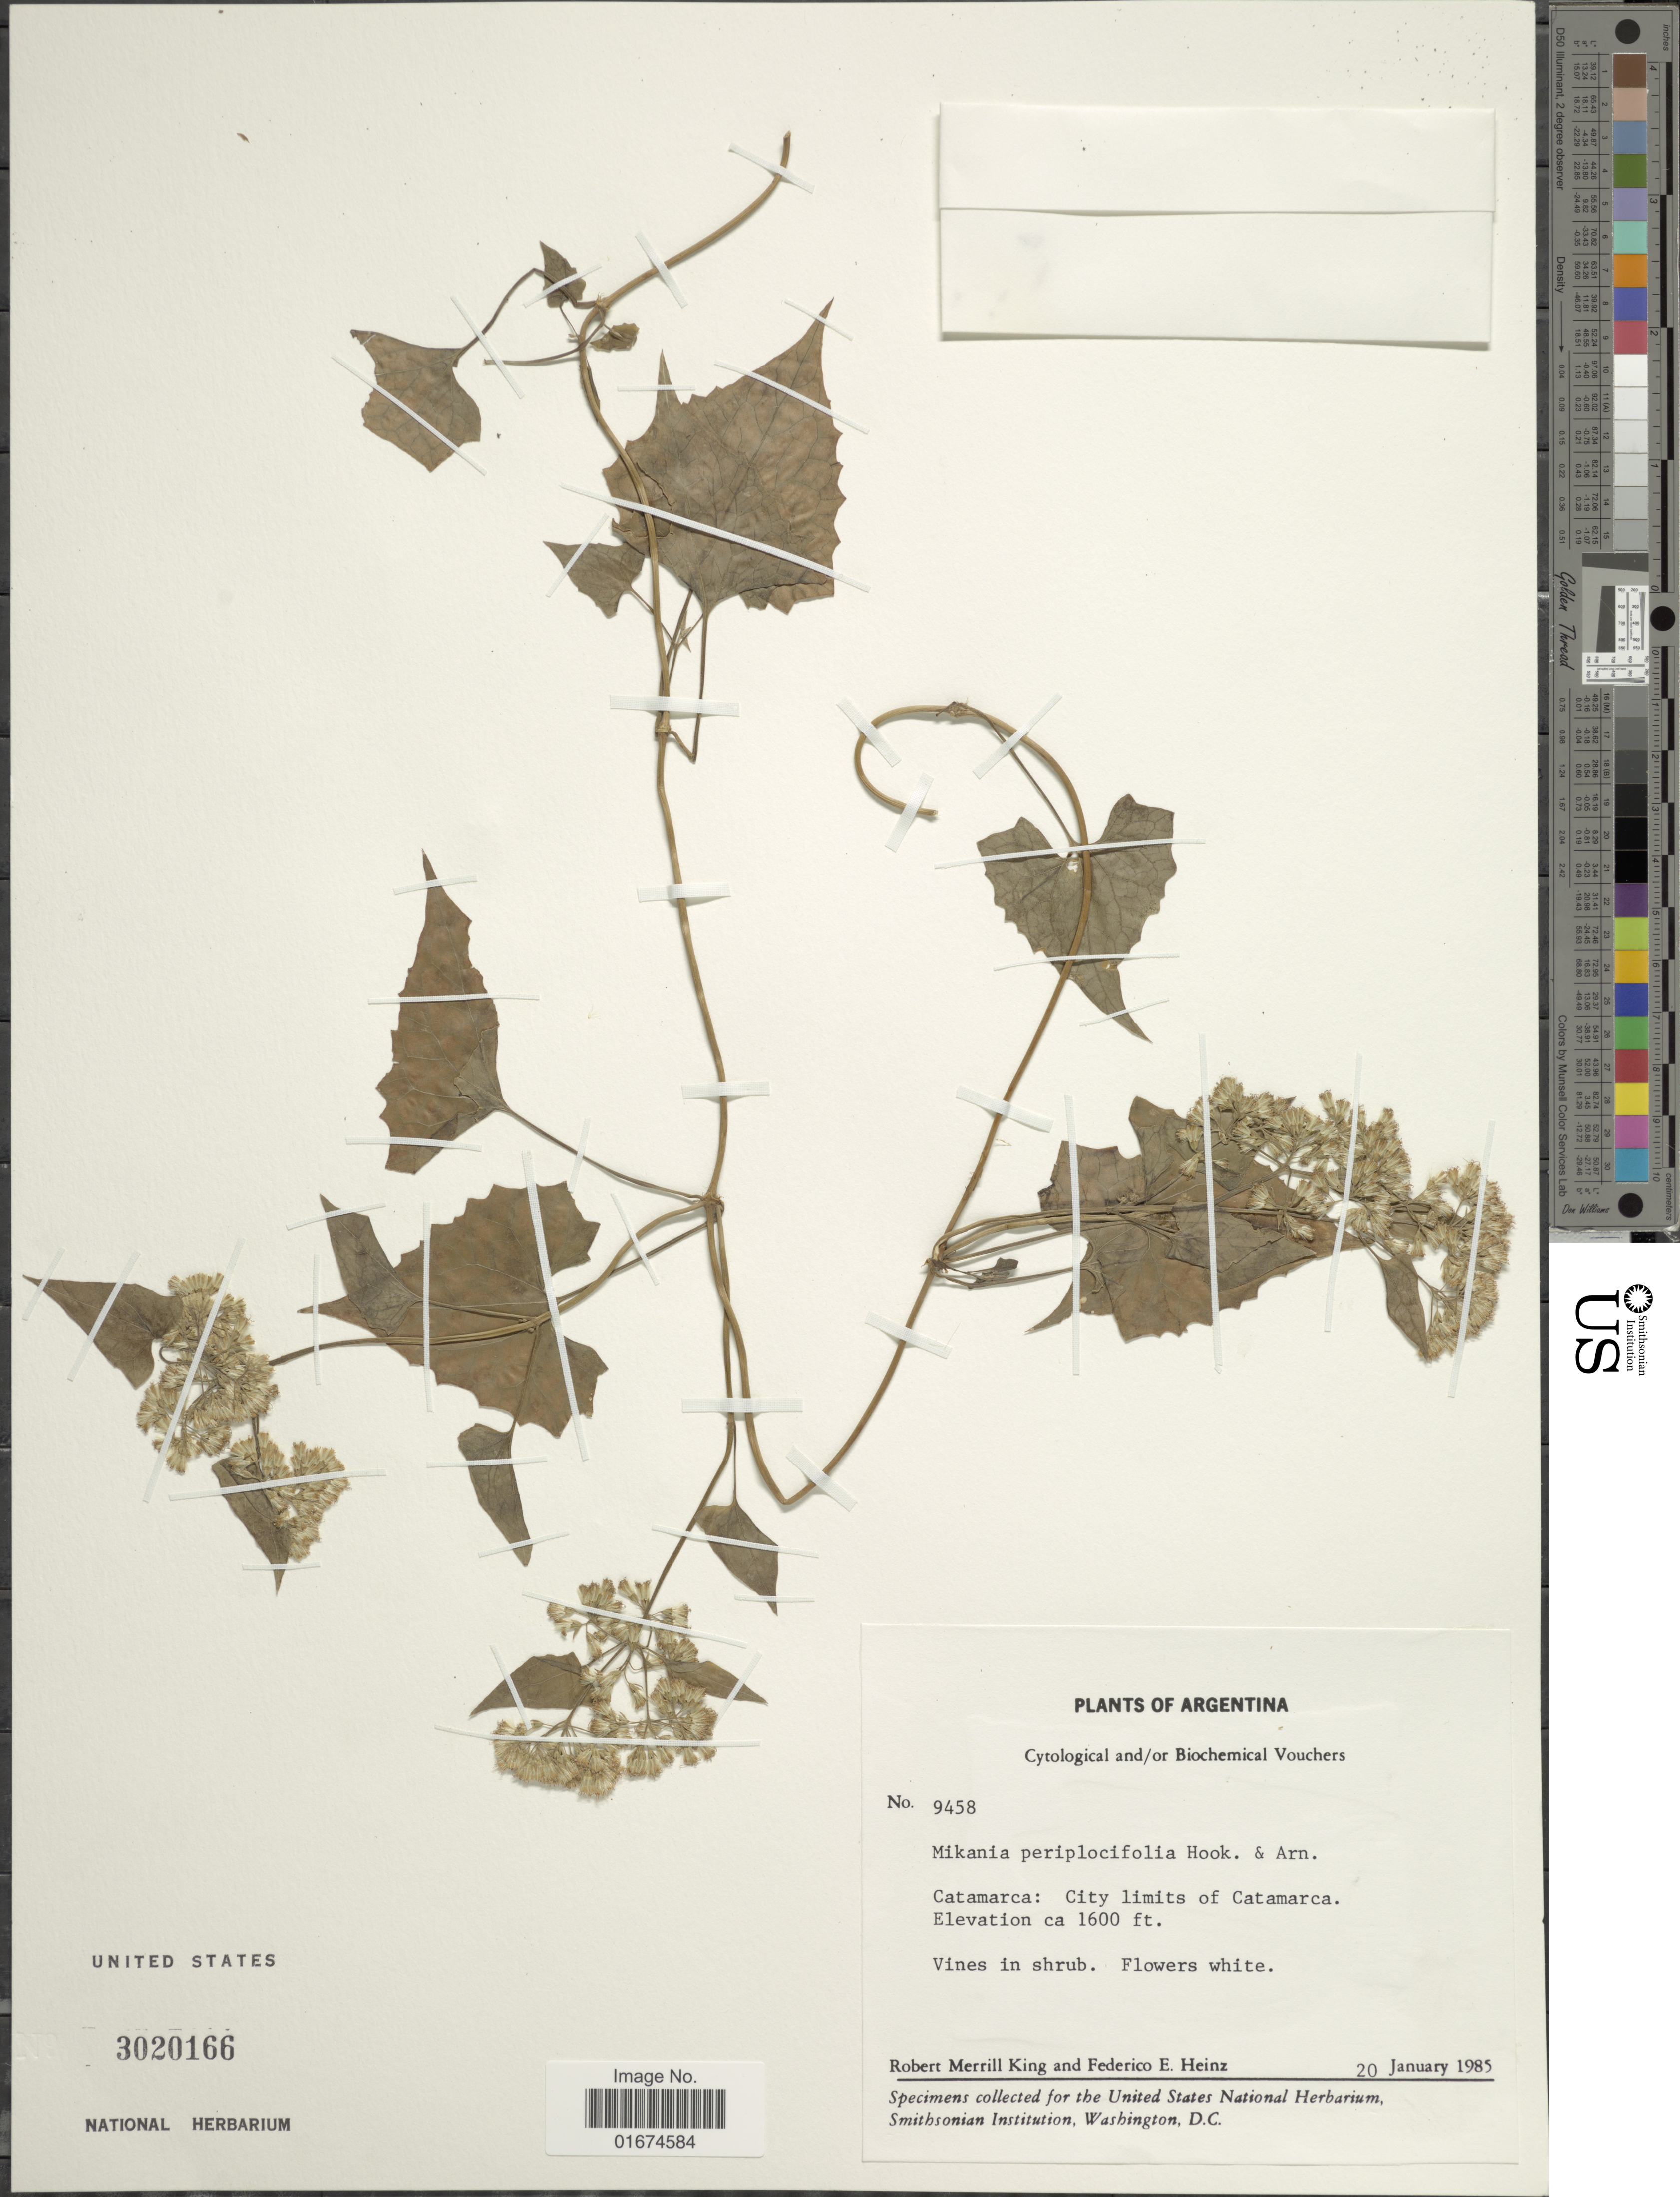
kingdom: Plantae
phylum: Tracheophyta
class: Magnoliopsida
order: Asterales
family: Asteraceae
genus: Mikania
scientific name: Mikania periplocifolia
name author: Hook. & Arn.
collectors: R. M. King & F. Heinz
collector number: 9458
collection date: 1985-01-20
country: Argentina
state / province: Catamarca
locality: City limits of Catamarca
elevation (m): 488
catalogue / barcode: US 3020166